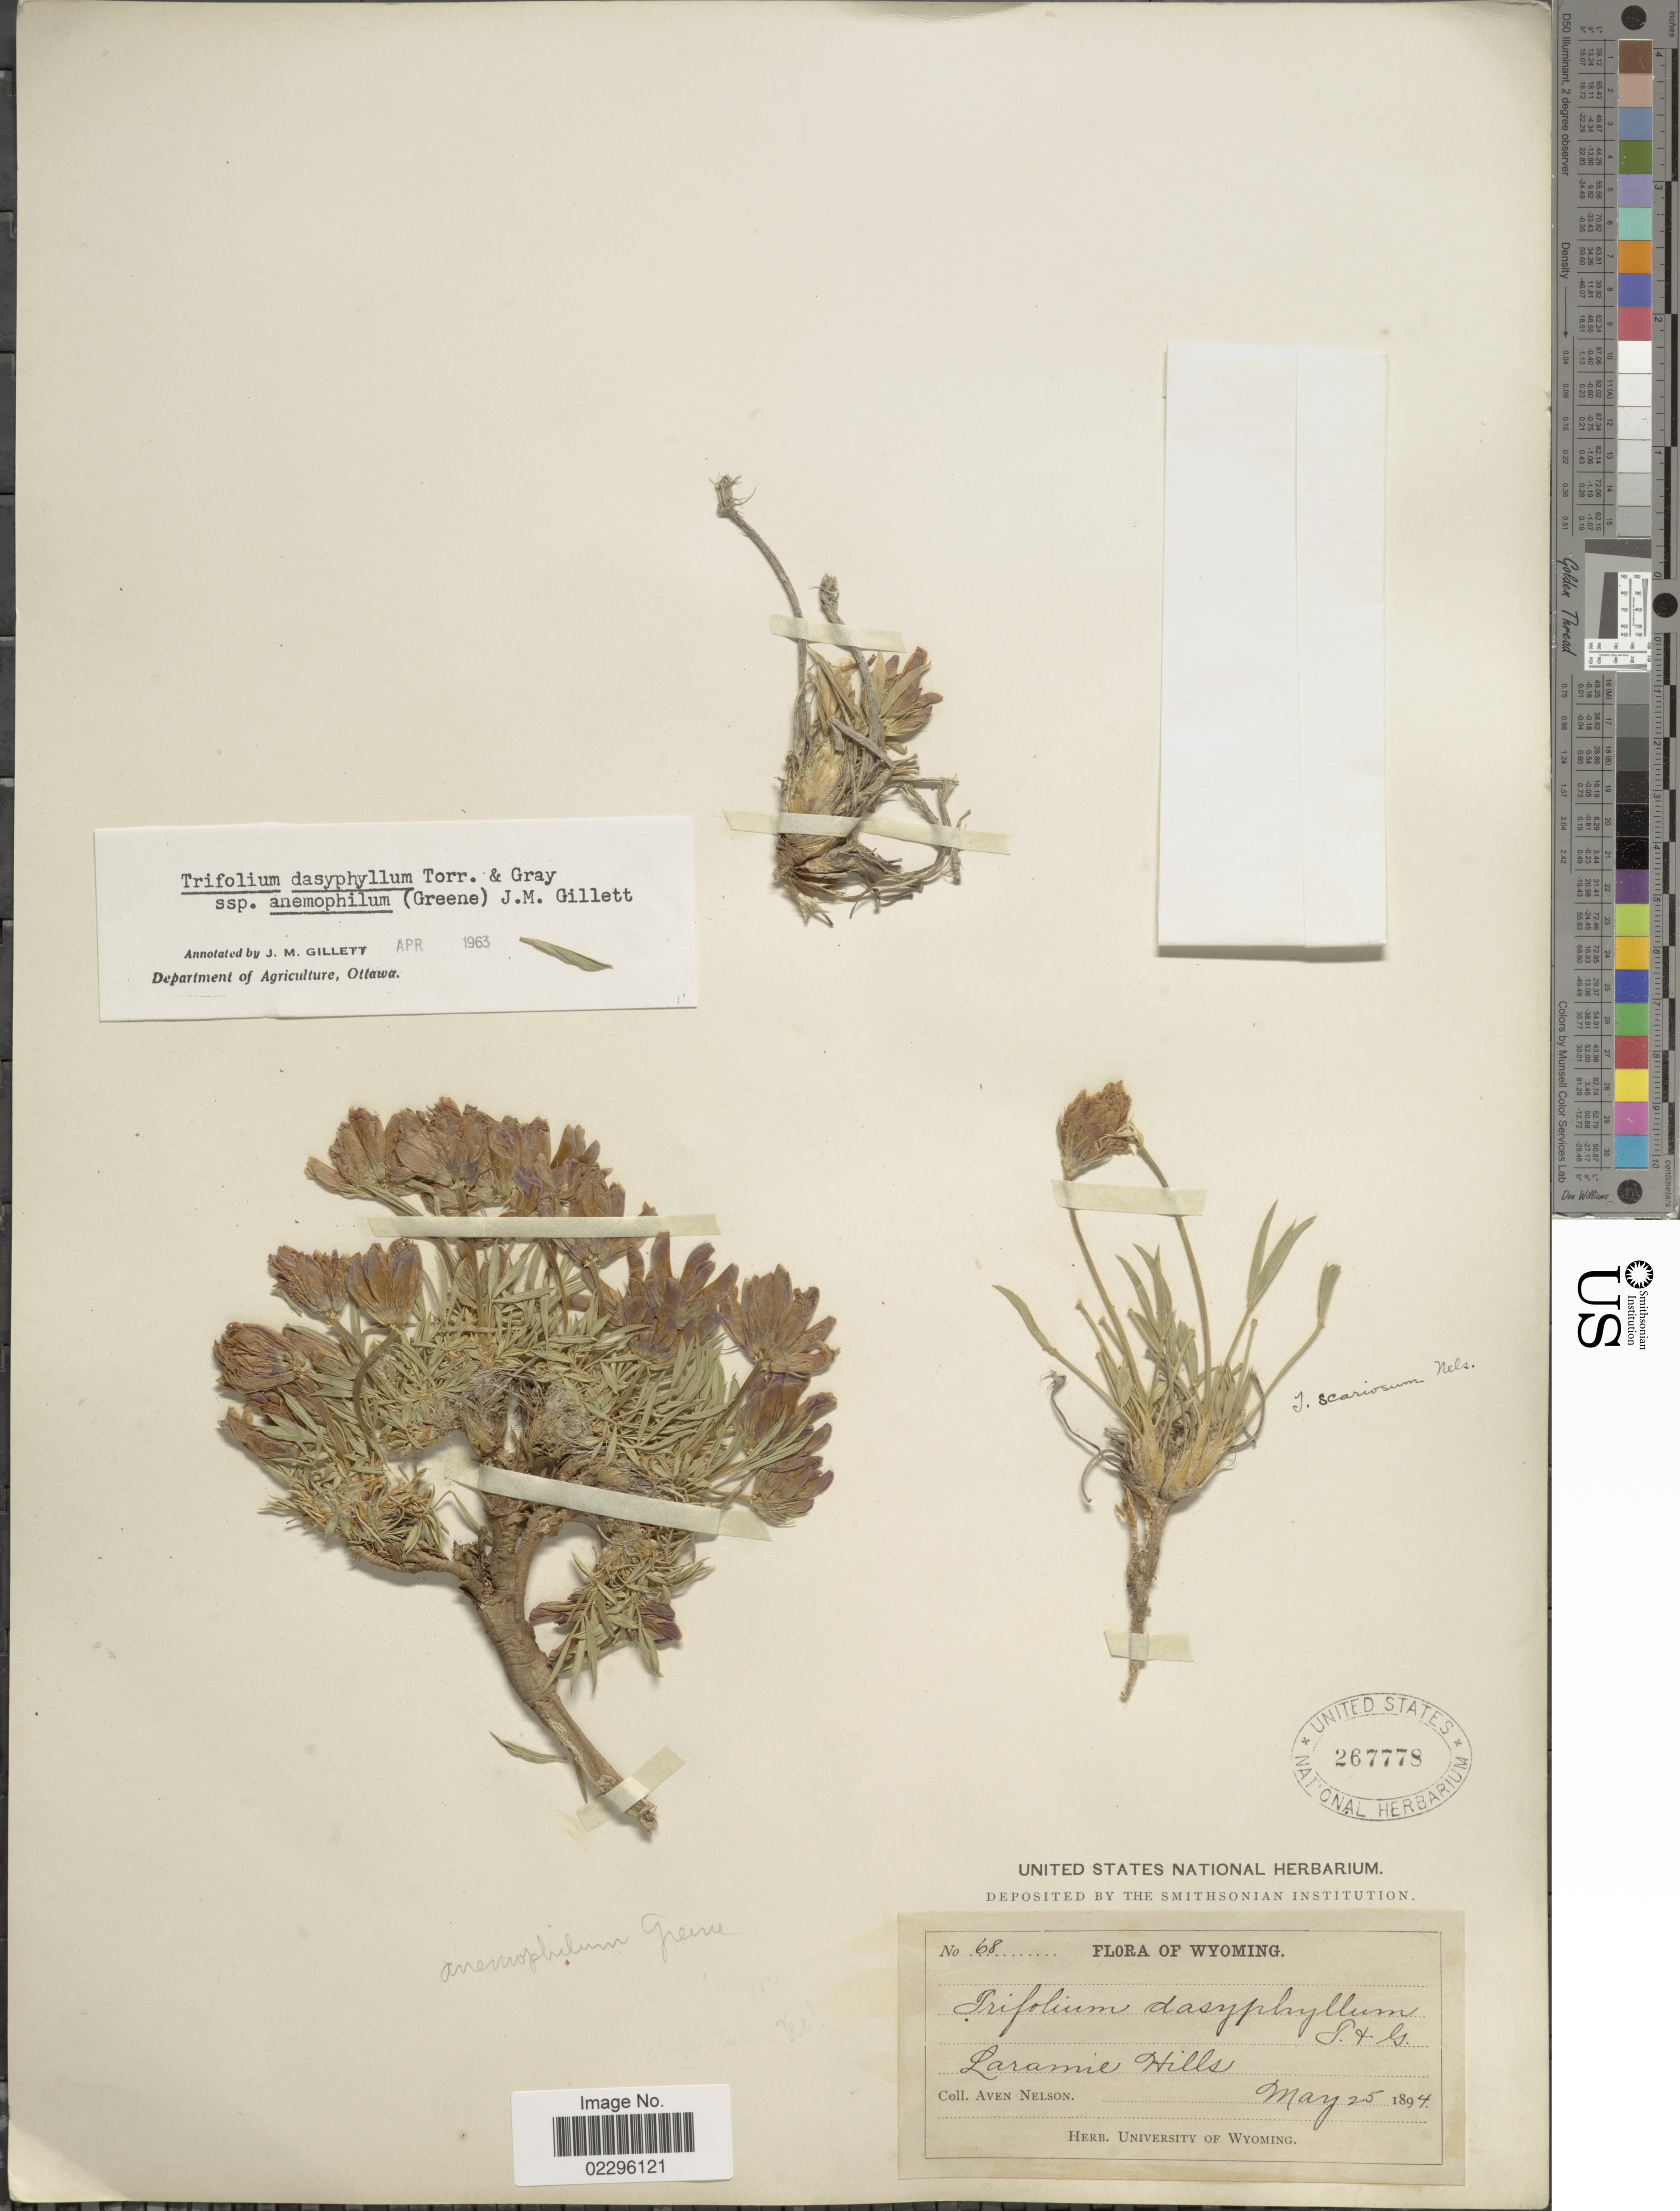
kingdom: Plantae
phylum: Tracheophyta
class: Magnoliopsida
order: Fabales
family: Fabaceae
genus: Trifolium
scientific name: Trifolium dasyphyllum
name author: Torr. & A. Gray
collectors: A. Nelson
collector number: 68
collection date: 1894-05-25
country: United States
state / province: Wyoming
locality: Laramie Hills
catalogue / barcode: US 267778